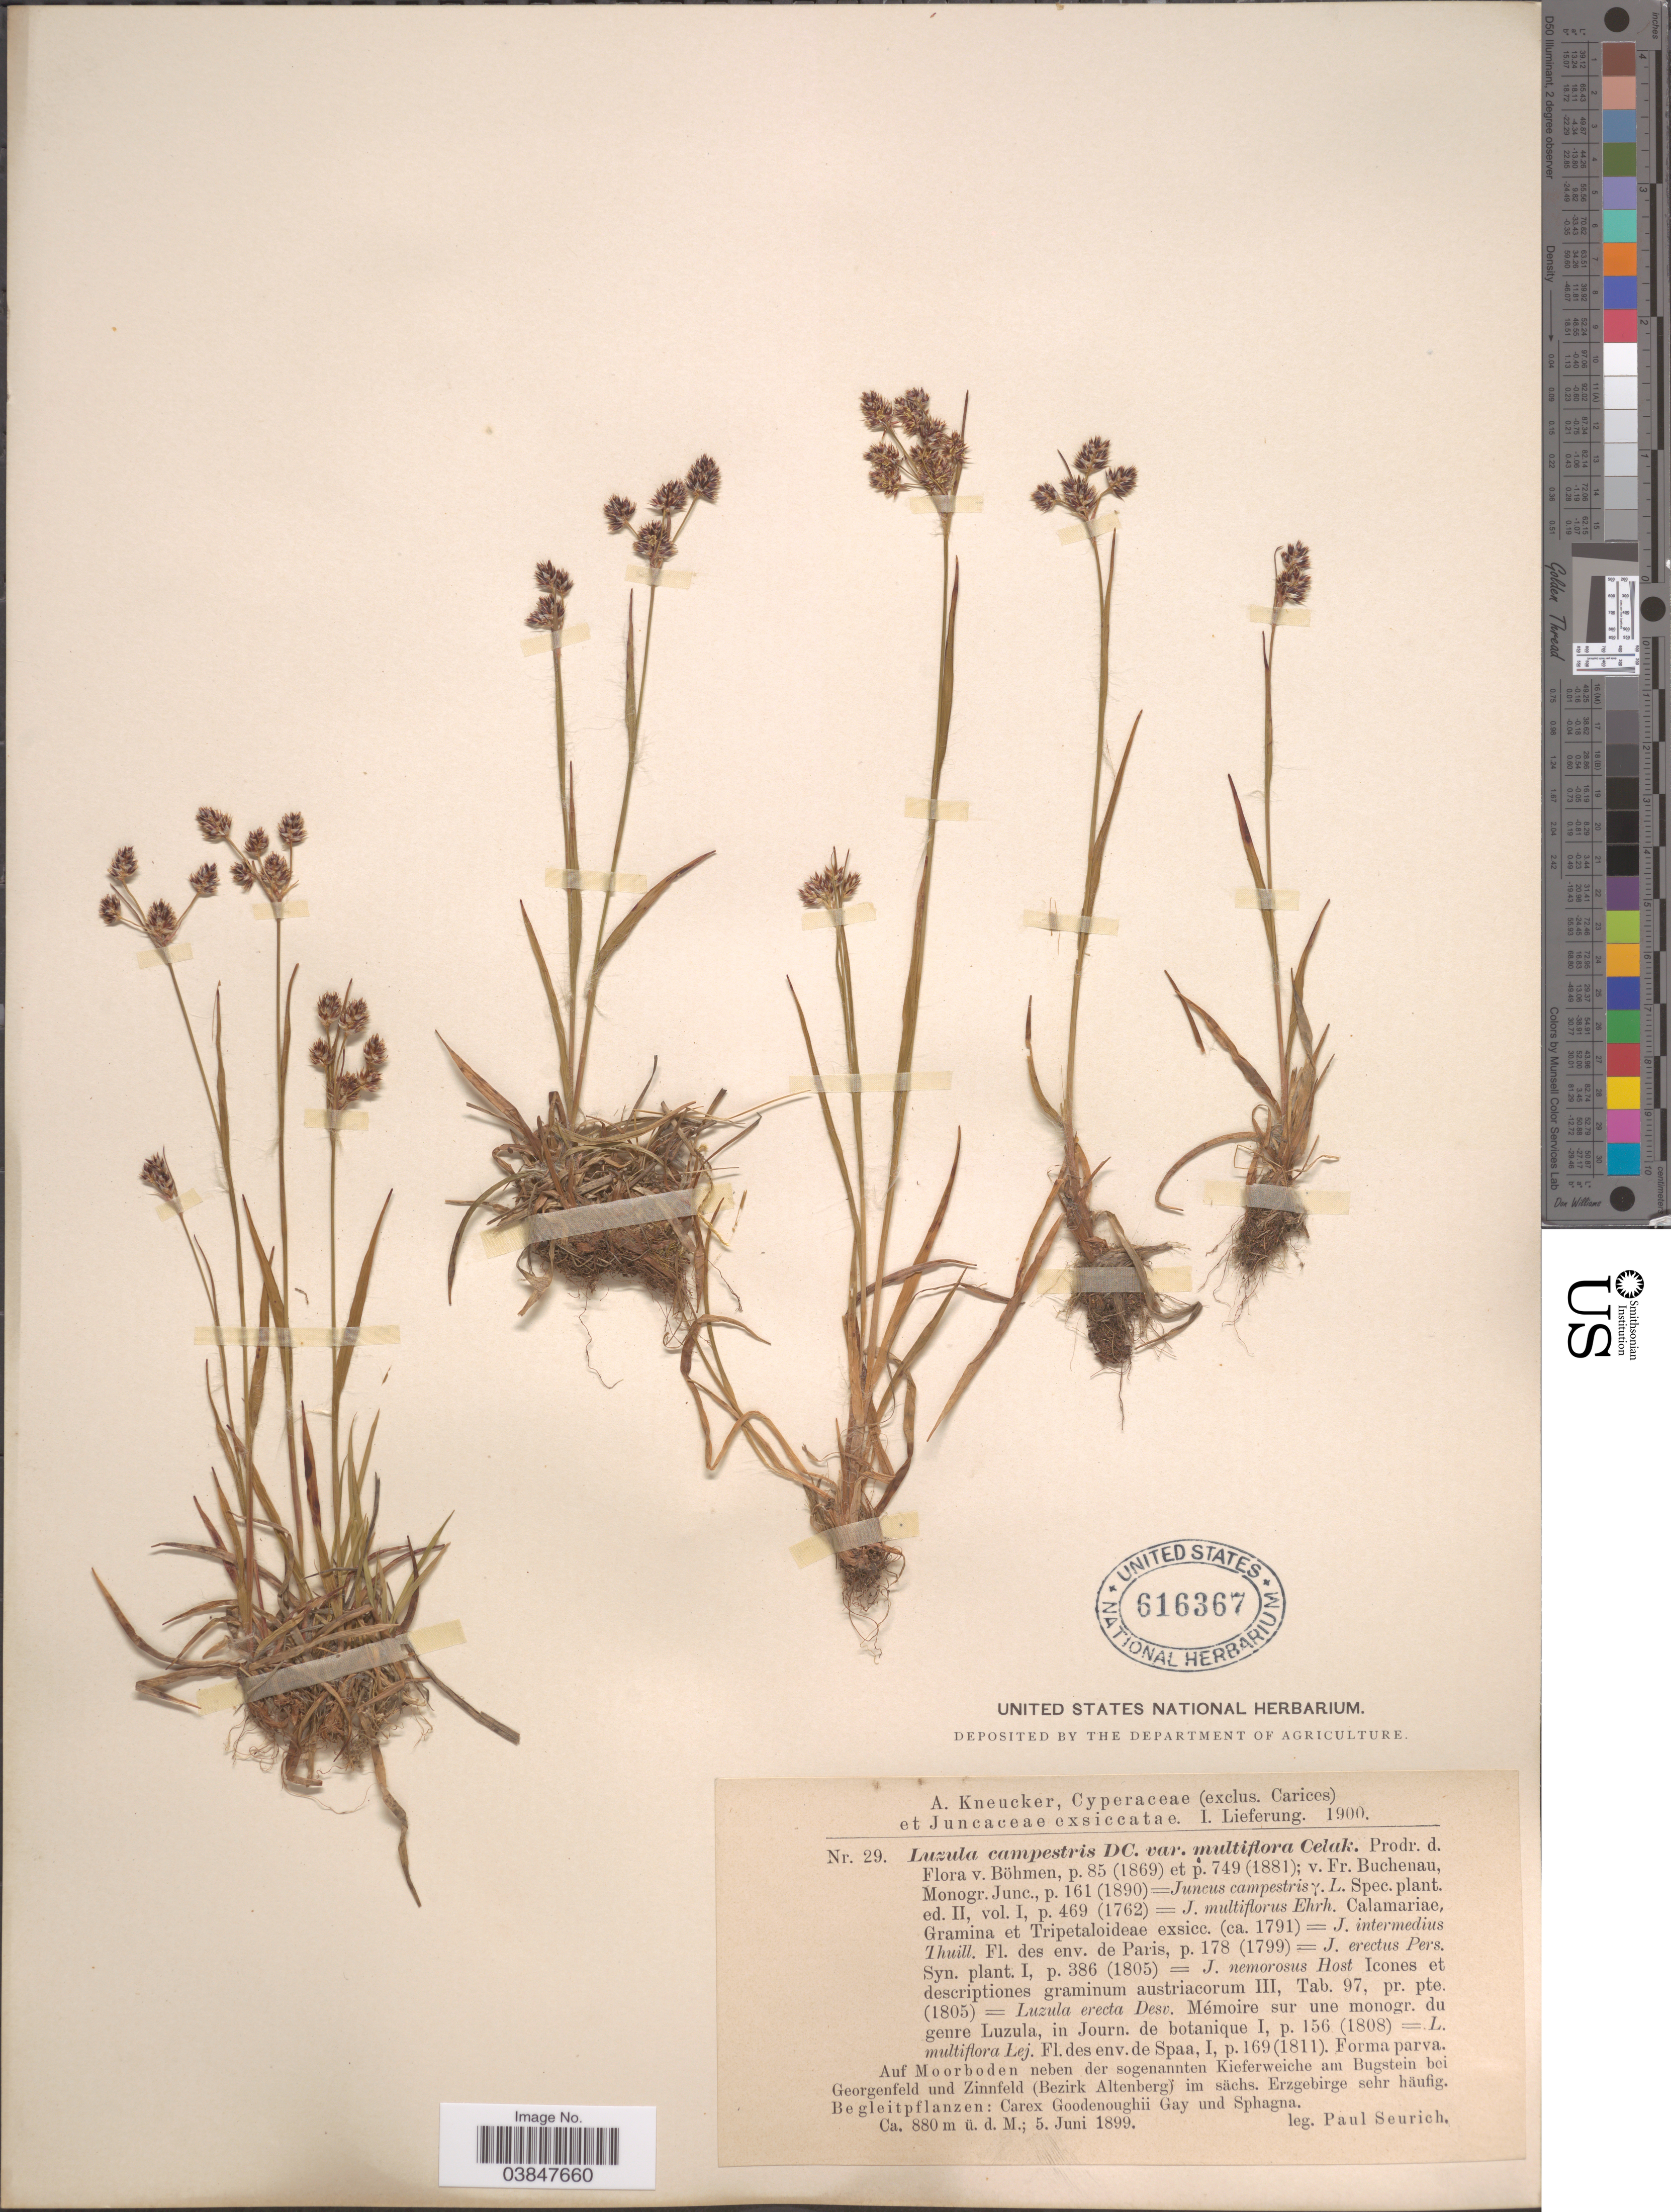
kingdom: Plantae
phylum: Tracheophyta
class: Liliopsida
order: Poales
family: Juncaceae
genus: Luzula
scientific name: Luzula campestris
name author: (L.) DC.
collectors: P. Seurich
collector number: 29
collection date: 1899-06-05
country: Germany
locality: Auf Moorboden neben der sogenannten Kieferweiche am Bugstein bei Georgenfeld und Zinnfeld (Bezirk Altenberg) im sächs. Erzgebirge sehr häufig. Begleitpflanzen.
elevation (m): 880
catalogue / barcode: US 616367